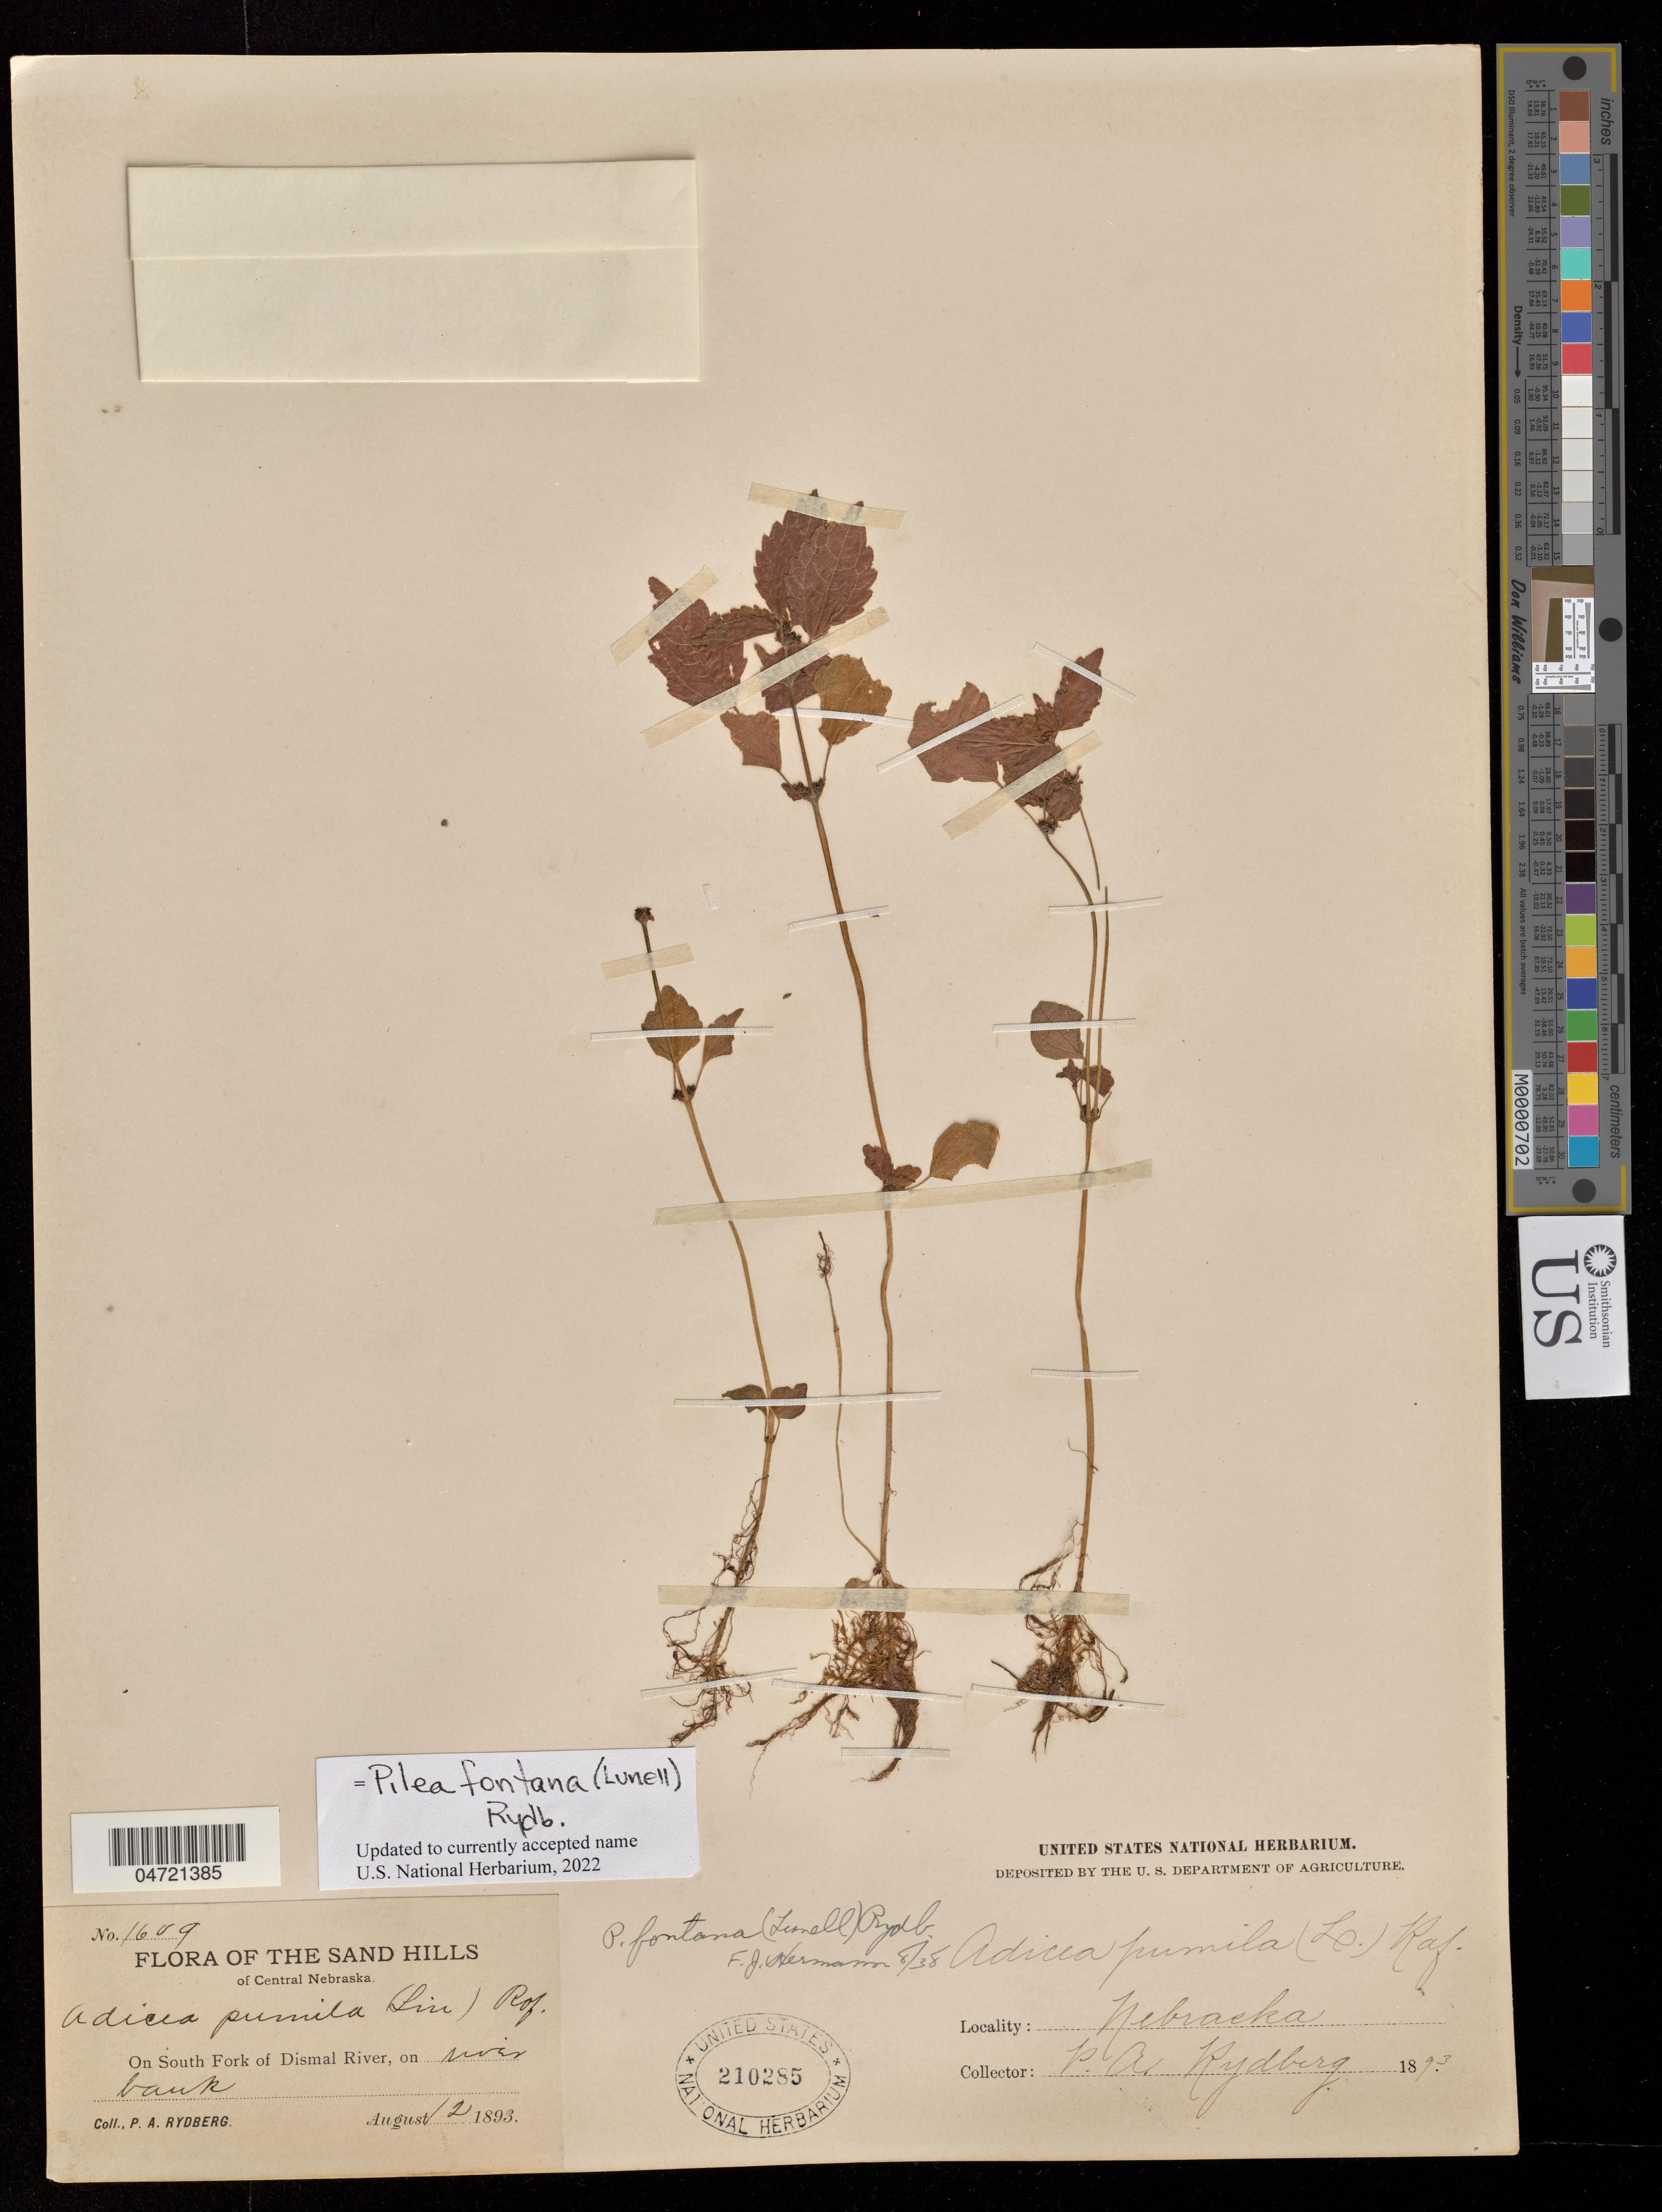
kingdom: Plantae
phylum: Tracheophyta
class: Magnoliopsida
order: Rosales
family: Urticaceae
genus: Pilea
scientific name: Pilea fontana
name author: (Lunell) Rydb.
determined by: Hermann, F. J.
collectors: P. A. Rydberg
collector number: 1609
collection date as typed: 12 Aug 1893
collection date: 1893-08-12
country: United States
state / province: Nebraska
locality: On south fork of Dismal River.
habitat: On river bank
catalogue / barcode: US 210285